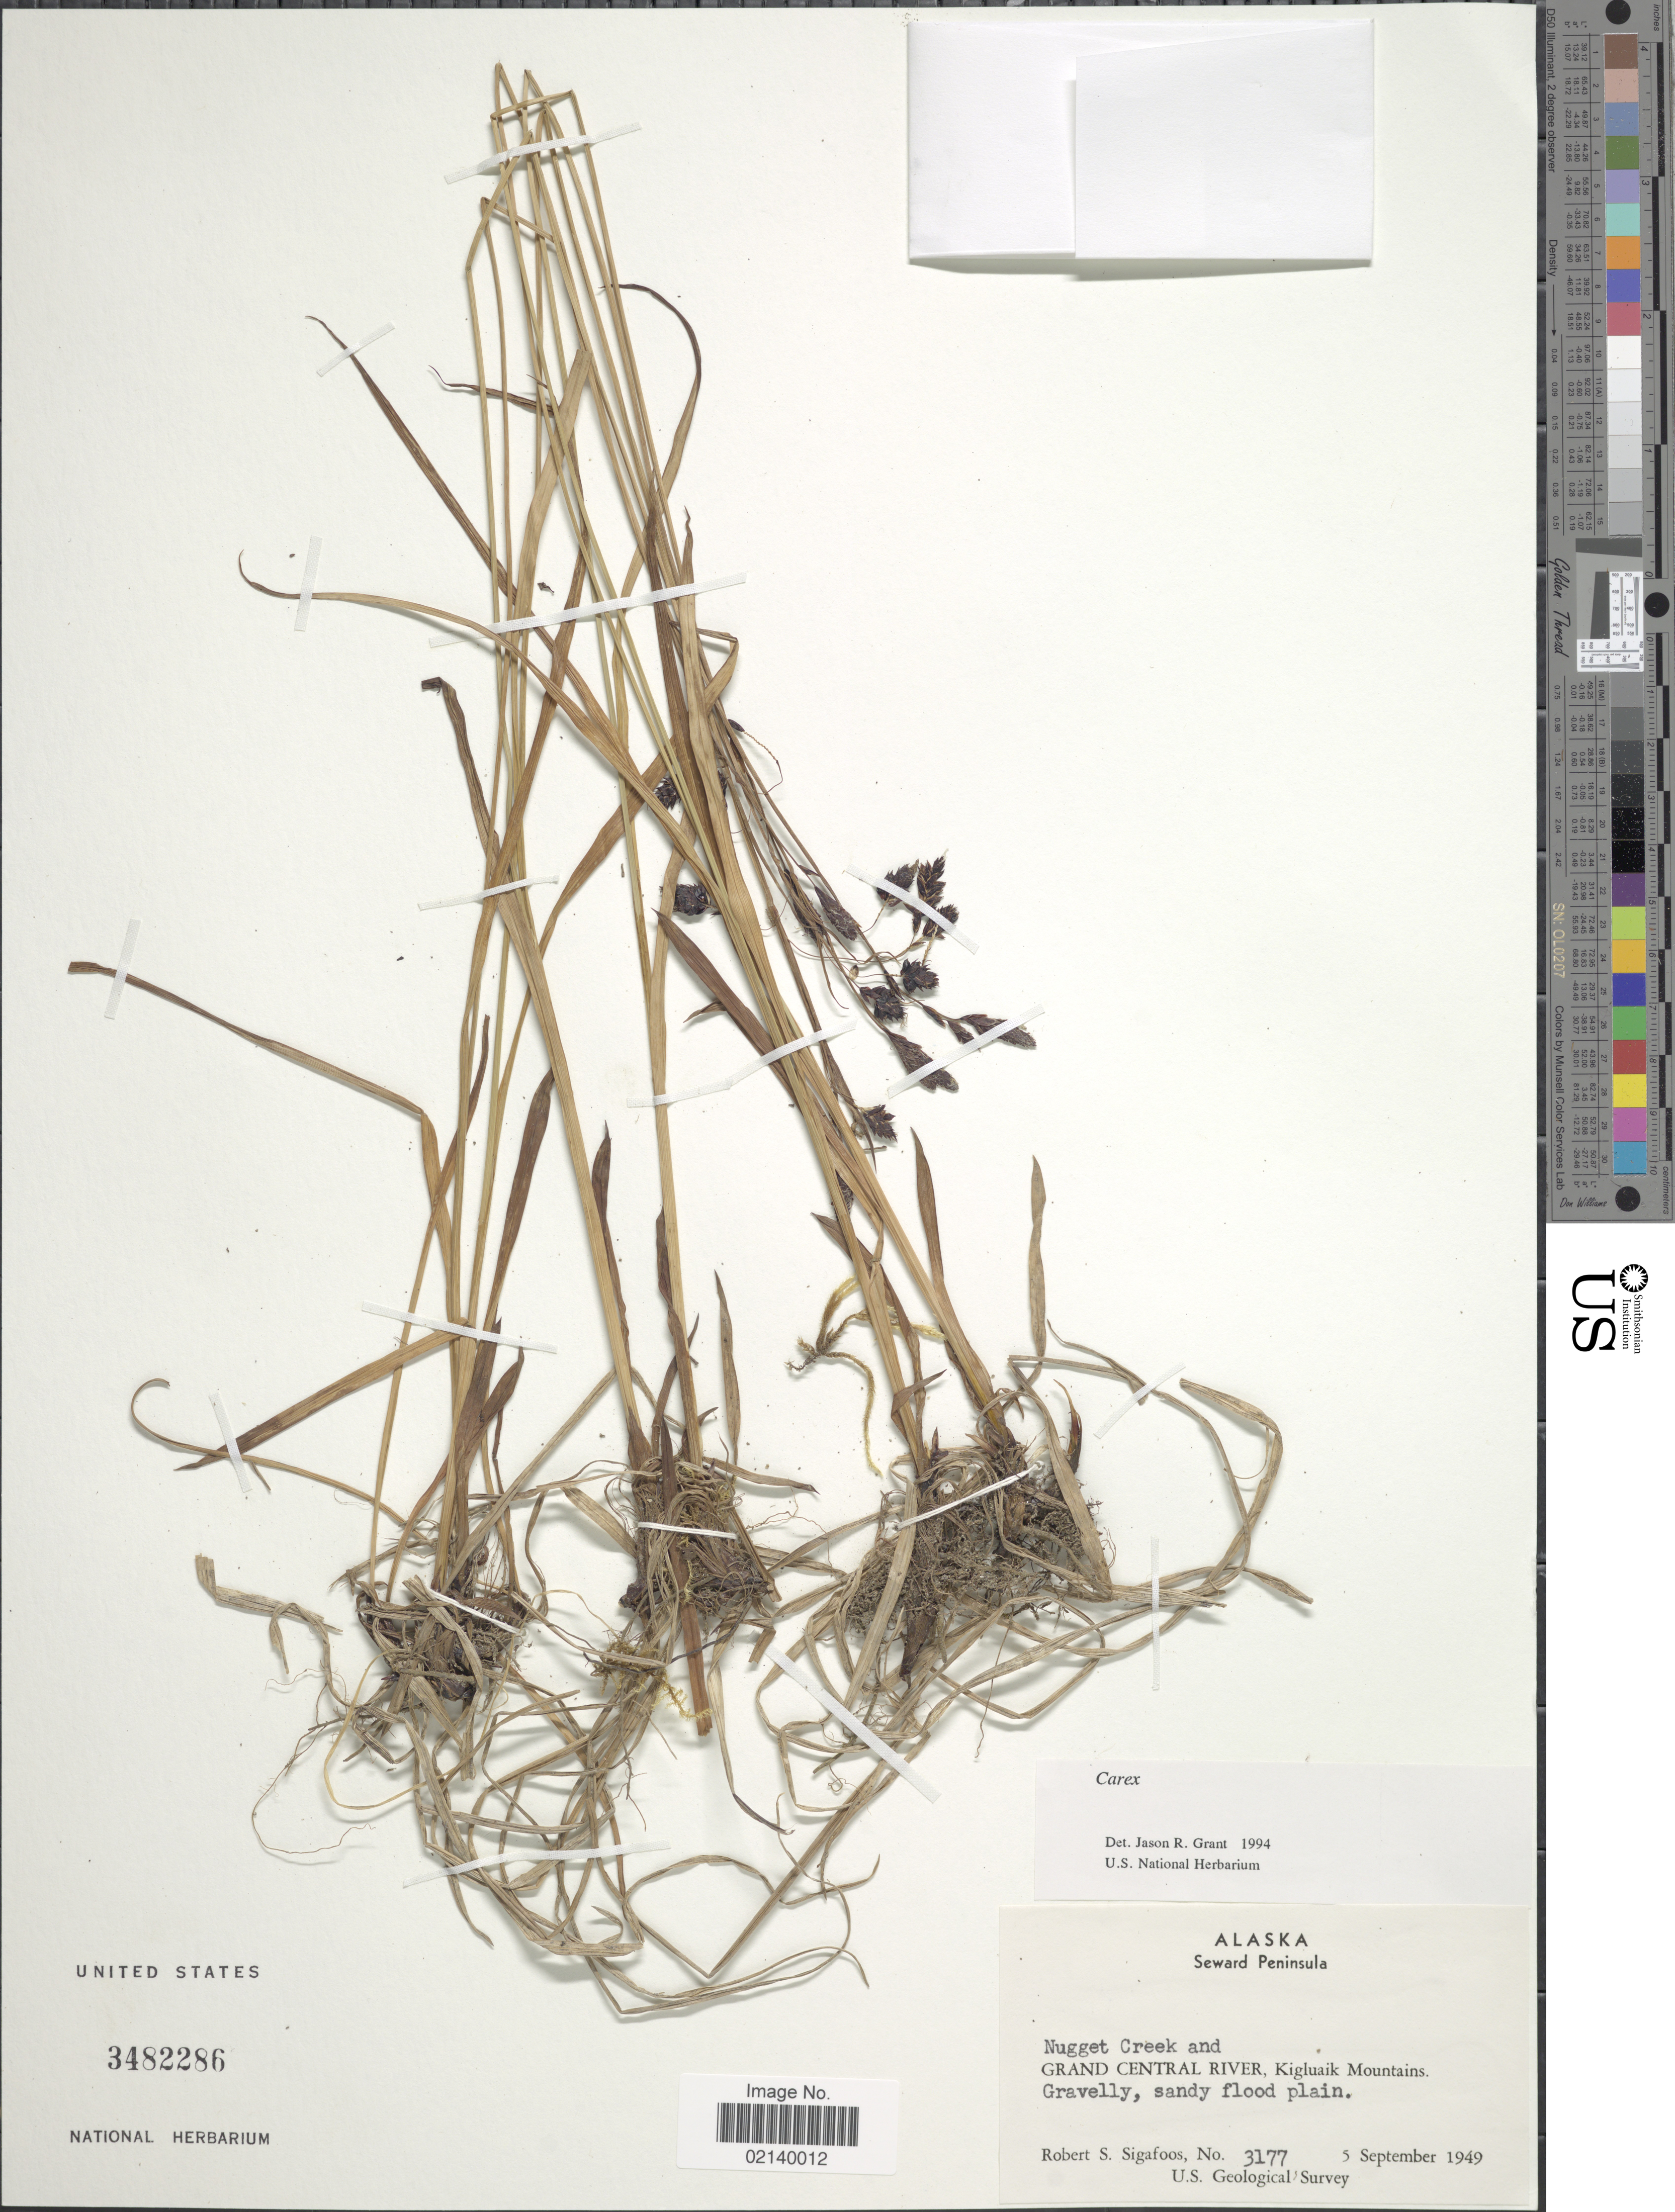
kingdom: Plantae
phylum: Tracheophyta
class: Liliopsida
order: Poales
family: Cyperaceae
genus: Carex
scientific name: Carex sp.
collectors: R. Sigafoos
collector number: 3177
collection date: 1949-09-05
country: United States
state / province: Alaska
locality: Seward Peninsula, Nugget Creek and Grand Central River, Kigluaik Mountains, gravelly, sandy flood plain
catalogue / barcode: US 3482286